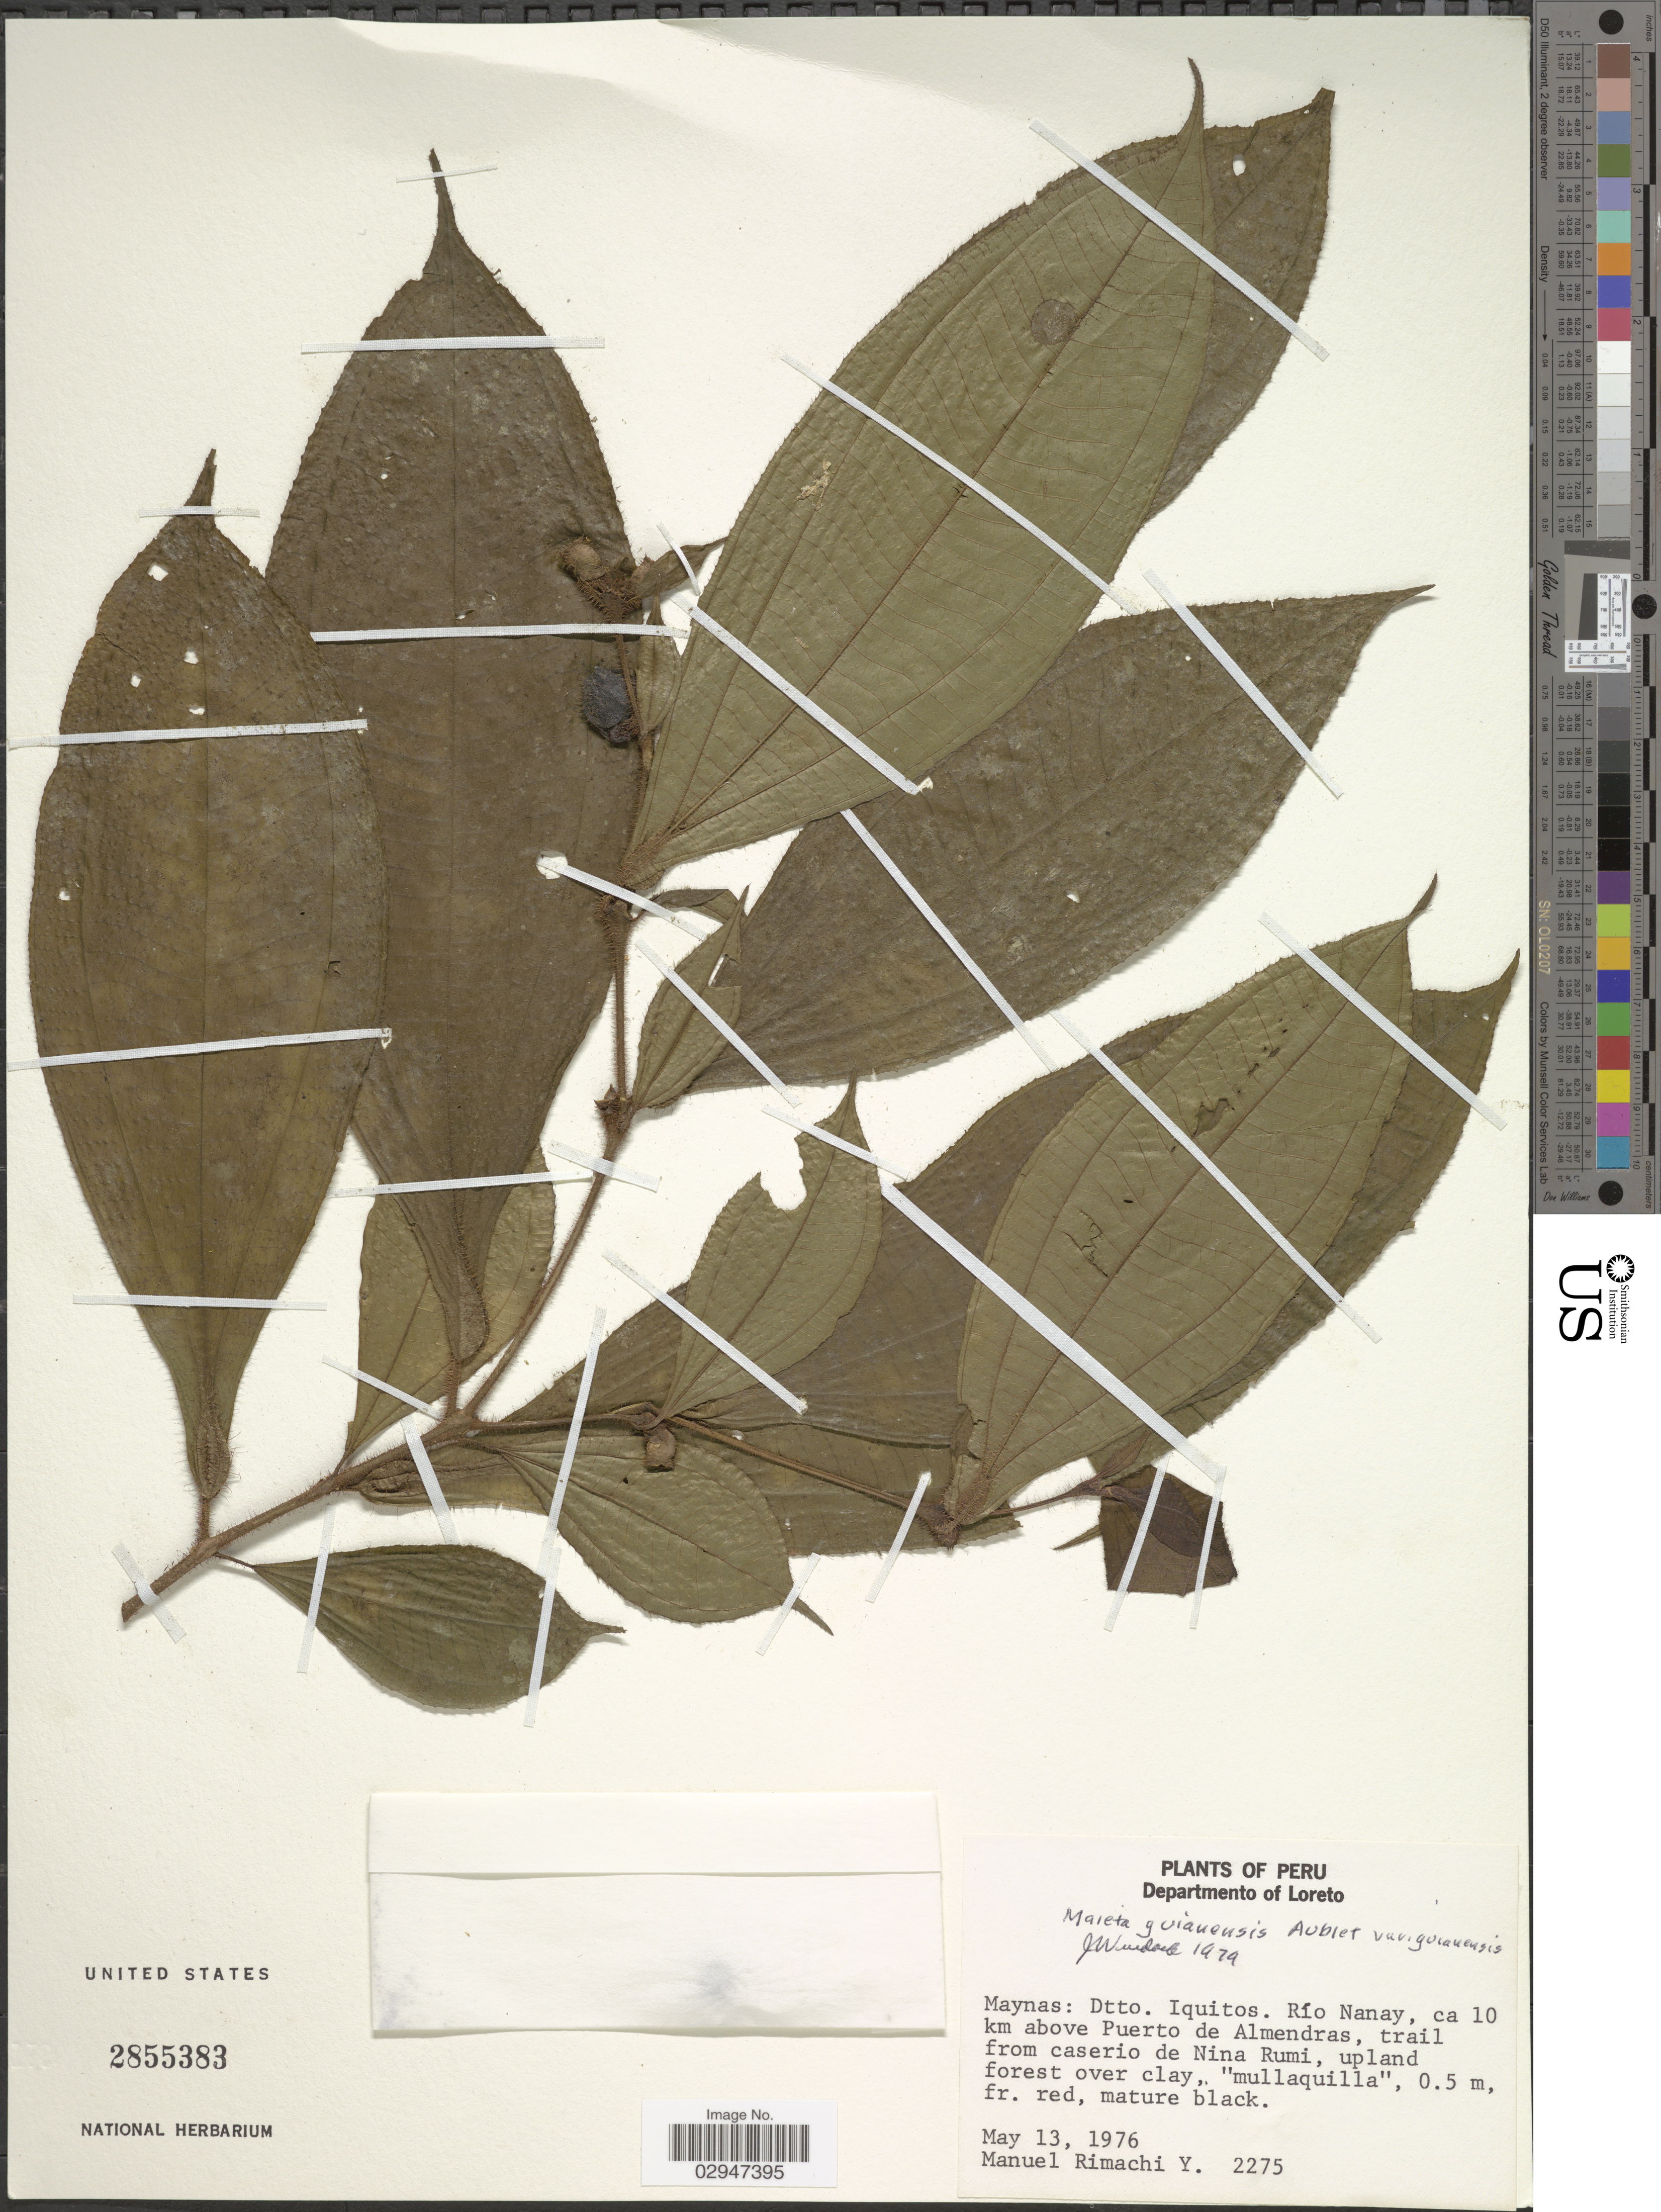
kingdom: Plantae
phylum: Tracheophyta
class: Magnoliopsida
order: Myrtales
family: Melastomataceae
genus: Maieta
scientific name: Maieta guianensis var. guianensis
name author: Aubl.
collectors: M. Rimachi Y.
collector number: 2275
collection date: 1976-05-13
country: Peru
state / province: Loreto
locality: Departmento of Loreto. Maynas: Dtto. Iquitos. Río Nany, ca 10 km above Puerto de Almendras, trail from caserio de Nina Rumi.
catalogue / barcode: US 2855383